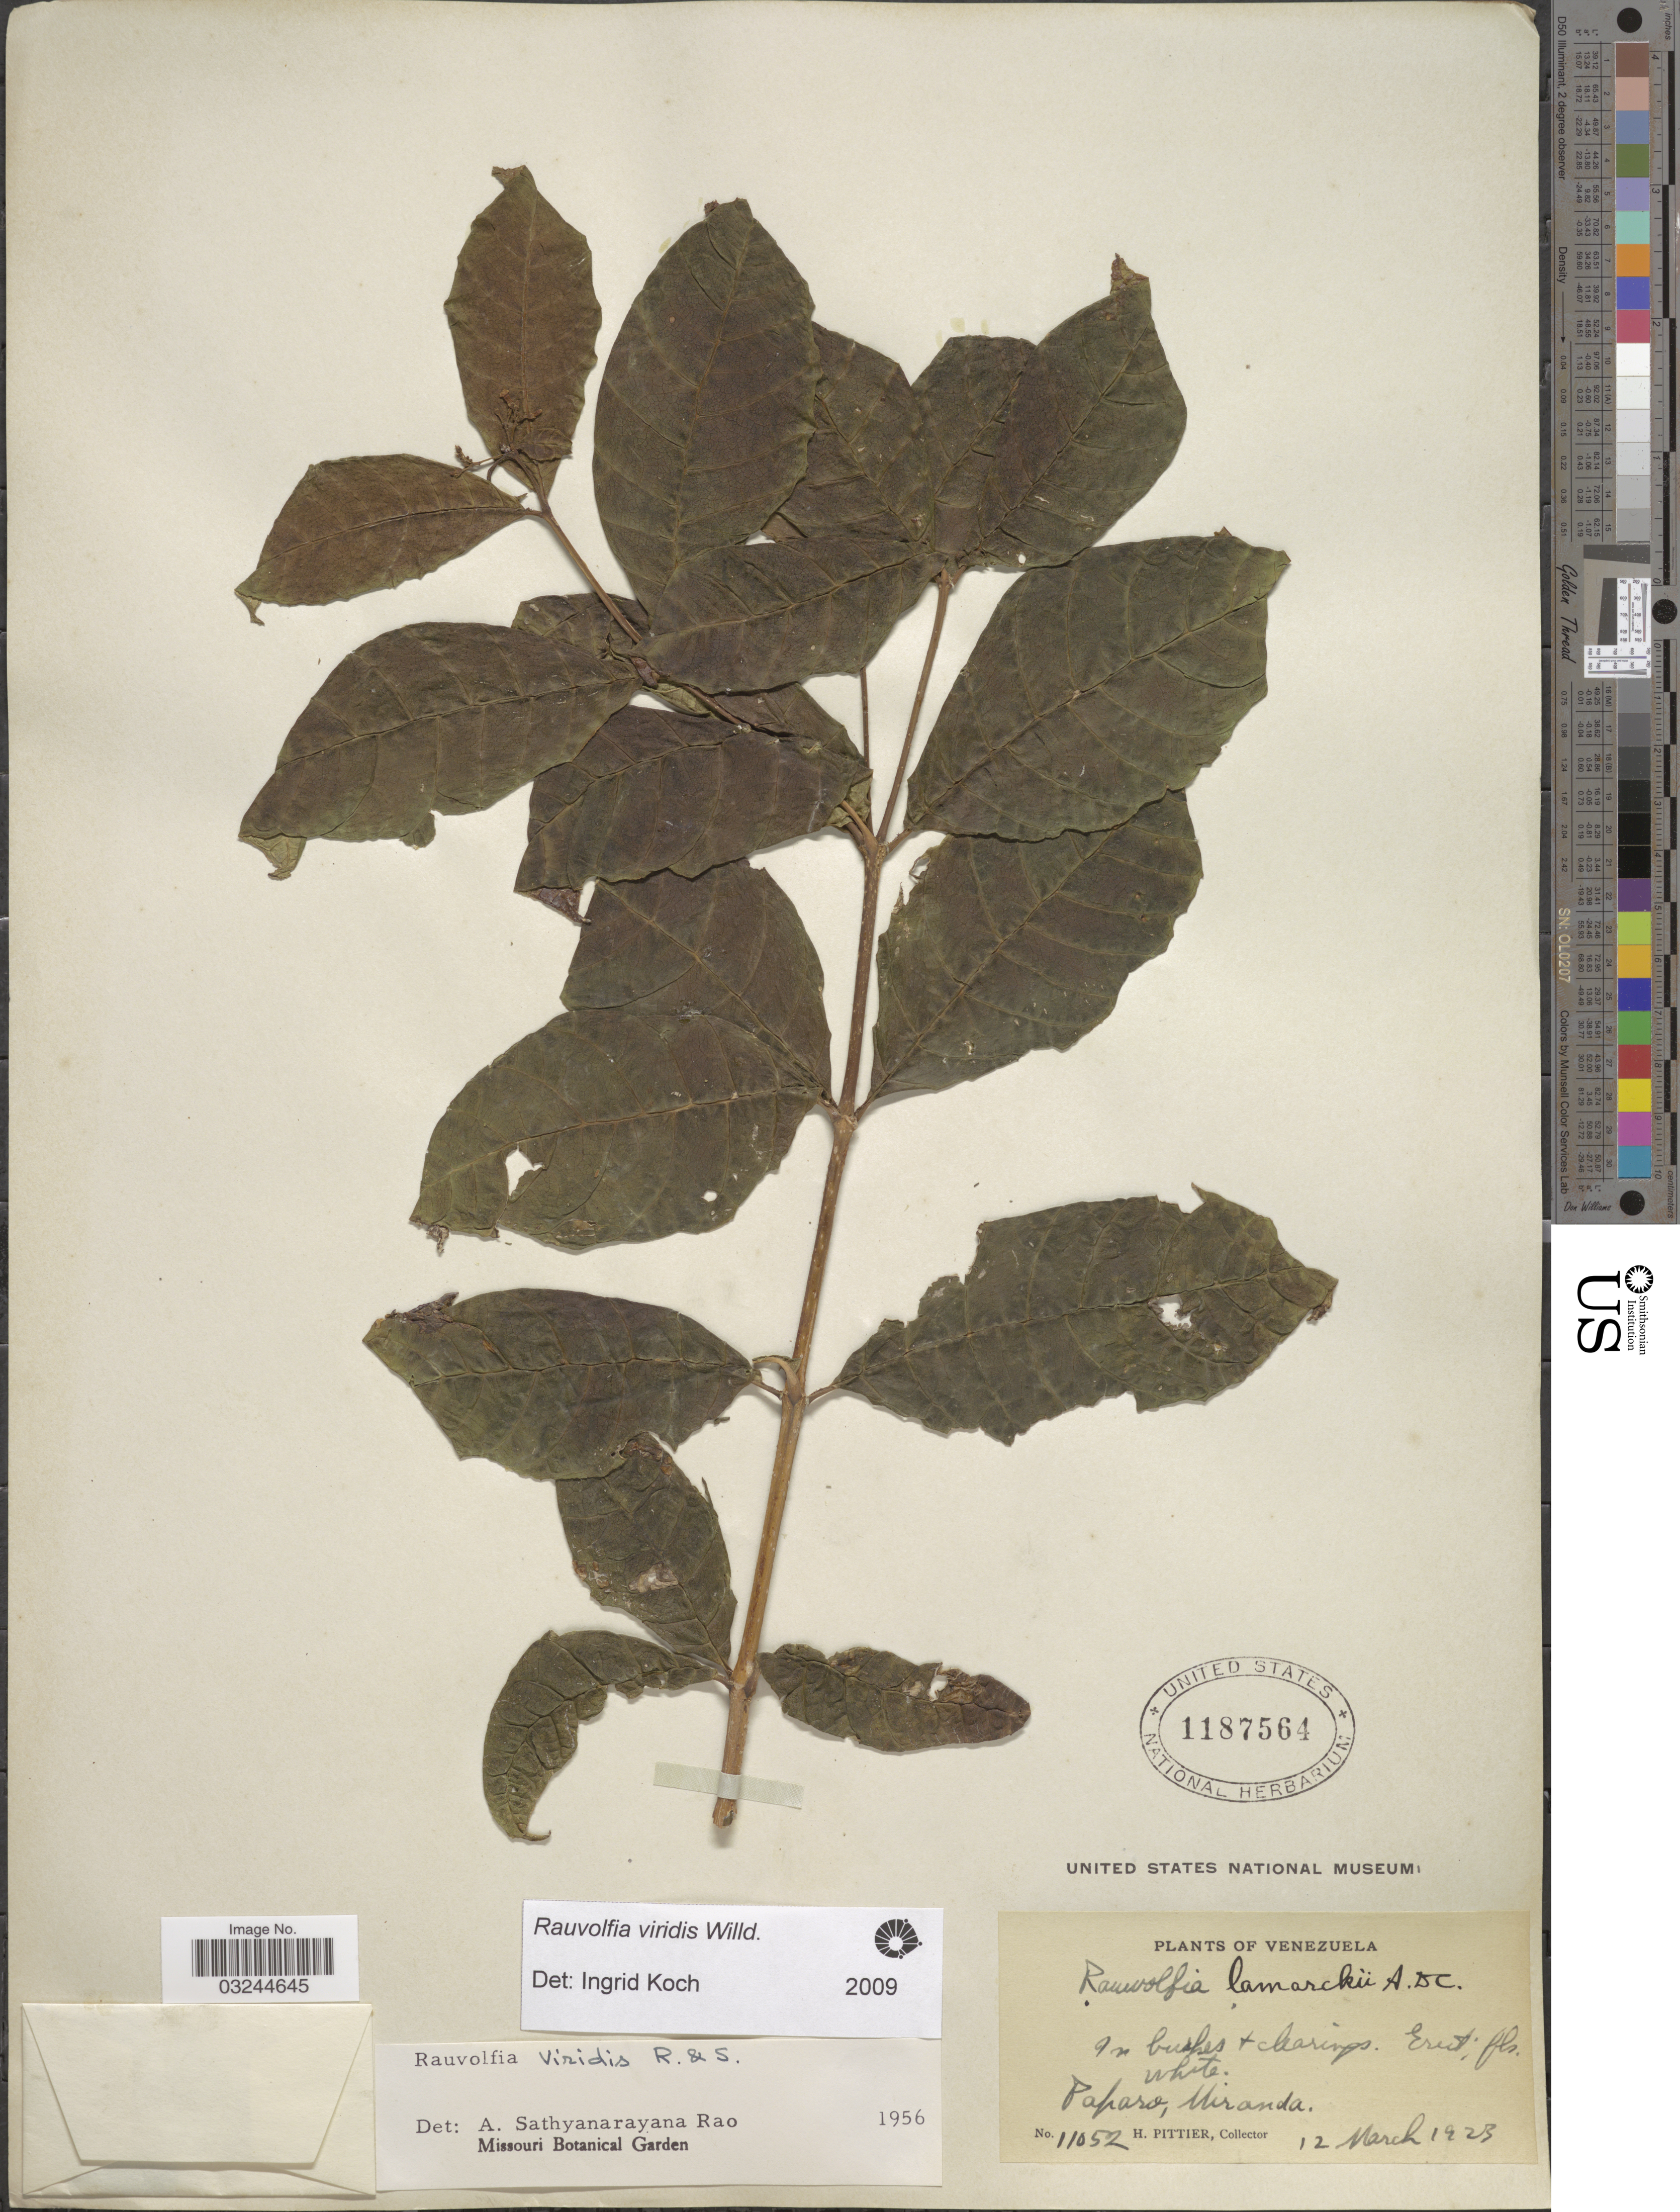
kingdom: Plantae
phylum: Tracheophyta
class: Magnoliopsida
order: Gentianales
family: Apocynaceae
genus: Rauvolfia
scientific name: Rauvolfia viridis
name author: Willd. ex Roem. & Schult.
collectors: H. F. Pittier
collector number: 11052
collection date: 1923-03-12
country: Venezuela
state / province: Miranda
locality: Paparo.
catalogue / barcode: US 1187564